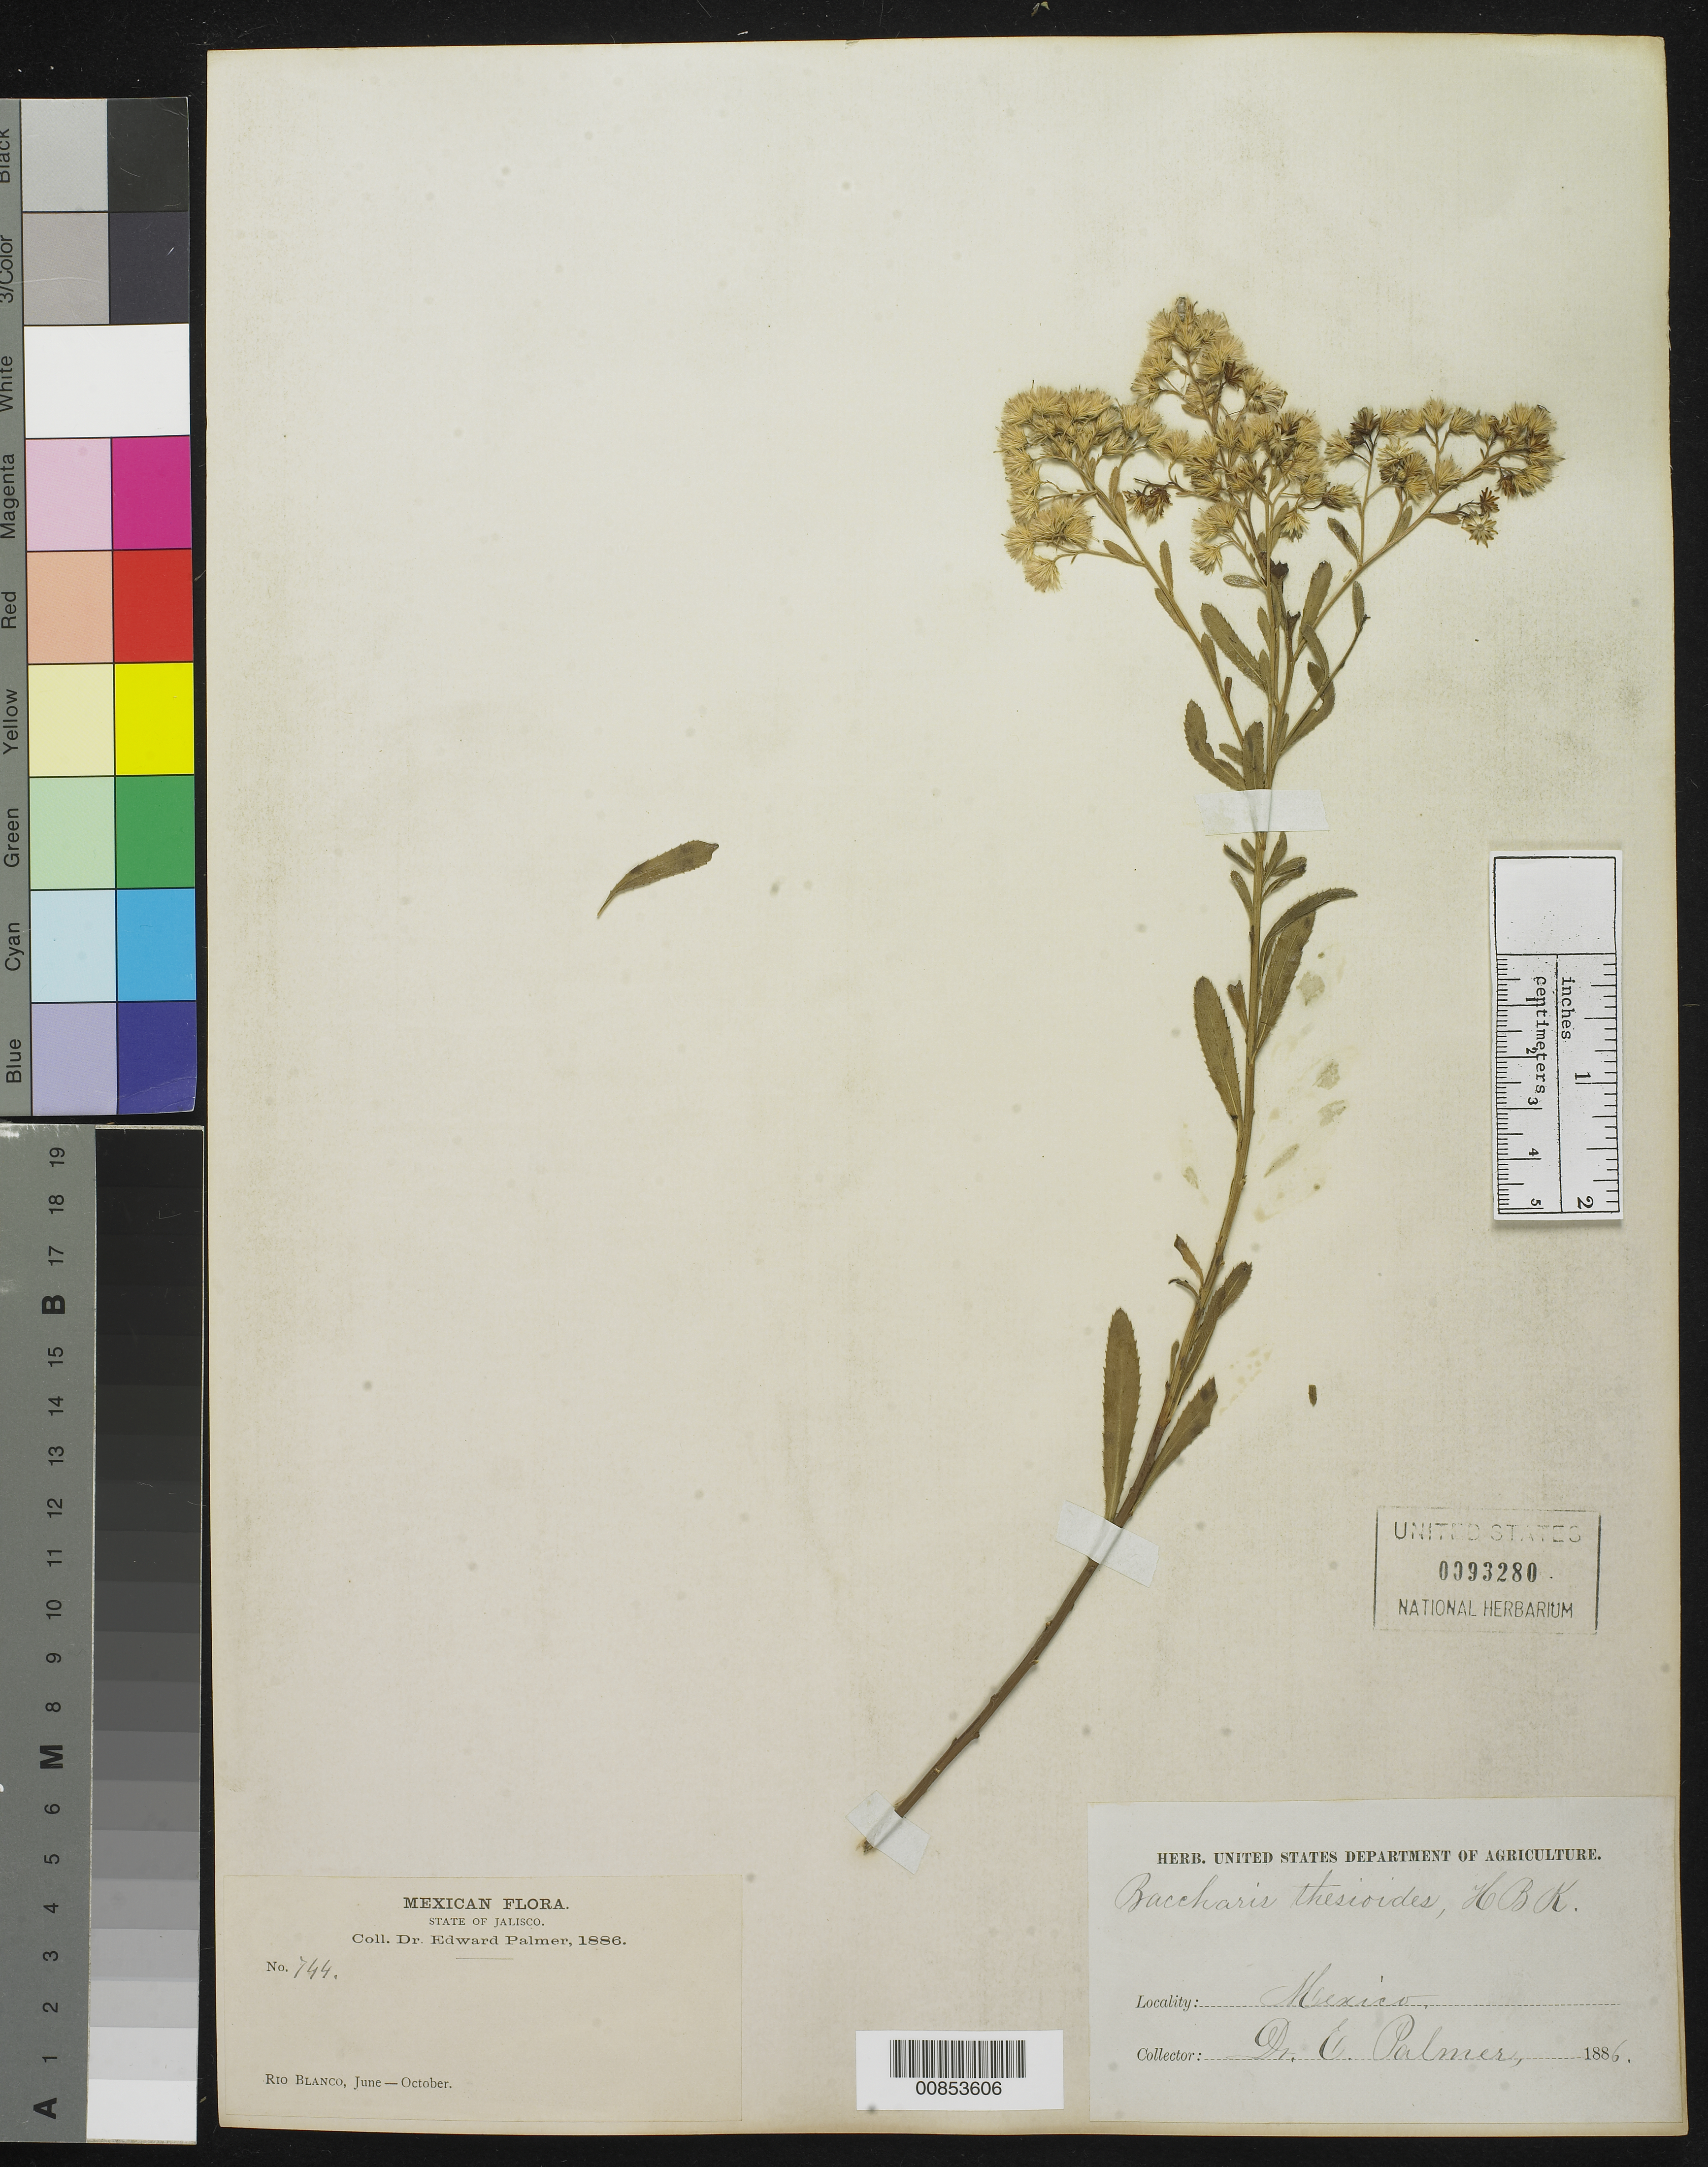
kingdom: Plantae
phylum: Tracheophyta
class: Magnoliopsida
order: Asterales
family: Asteraceae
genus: Baccharis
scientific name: Baccharis thesioides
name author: Kunth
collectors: E. Palmer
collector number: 744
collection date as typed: Jun 1886 to -- Oct 1886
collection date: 1886-06/1886-10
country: Mexico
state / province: Jalisco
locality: Río Blanco, Jalisco.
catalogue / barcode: US 93280